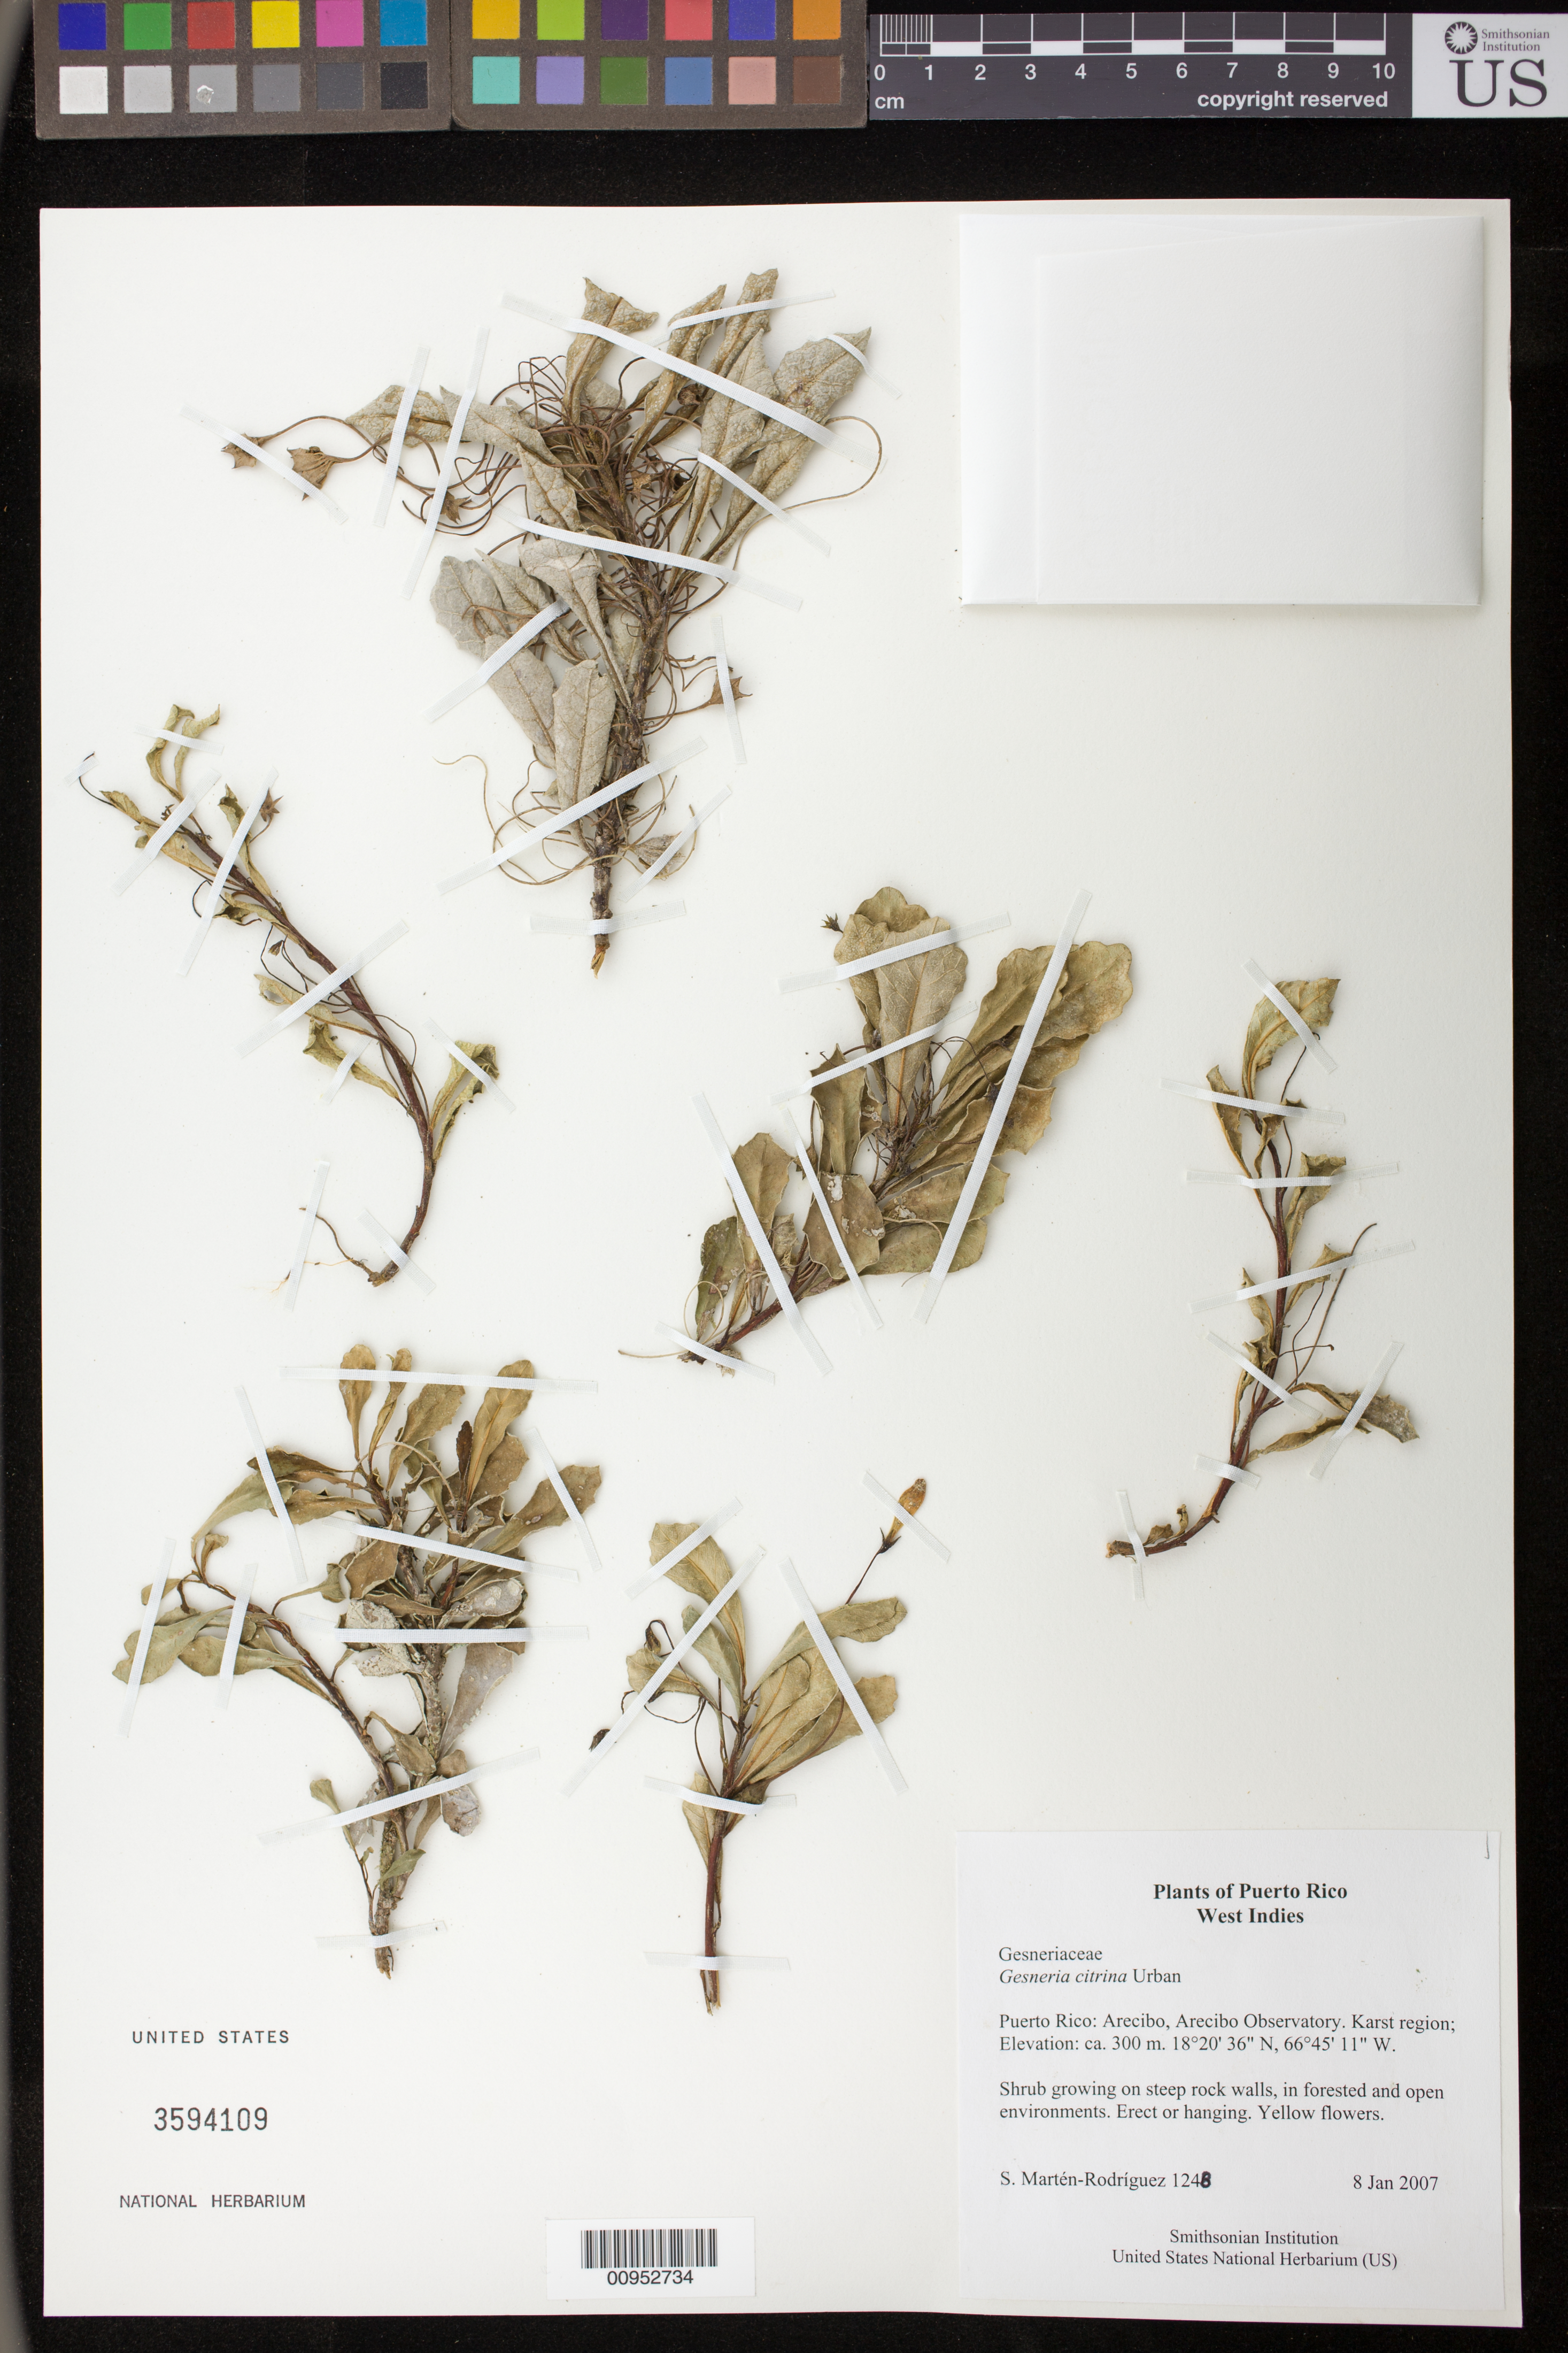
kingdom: Plantae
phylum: Tracheophyta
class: Magnoliopsida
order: Lamiales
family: Gesneriaceae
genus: Gesneria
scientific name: Gesneria citrina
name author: Urb.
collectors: S. Martén-Rodríguez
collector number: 1248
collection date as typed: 08 Jan 2007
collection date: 2007-01-08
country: Puerto Rico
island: Puerto Rico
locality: Arecibo, Arecibo Observatory, Karst Region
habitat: Growing on steep rock walls, in forested and open environments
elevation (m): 300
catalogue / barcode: US 3594109